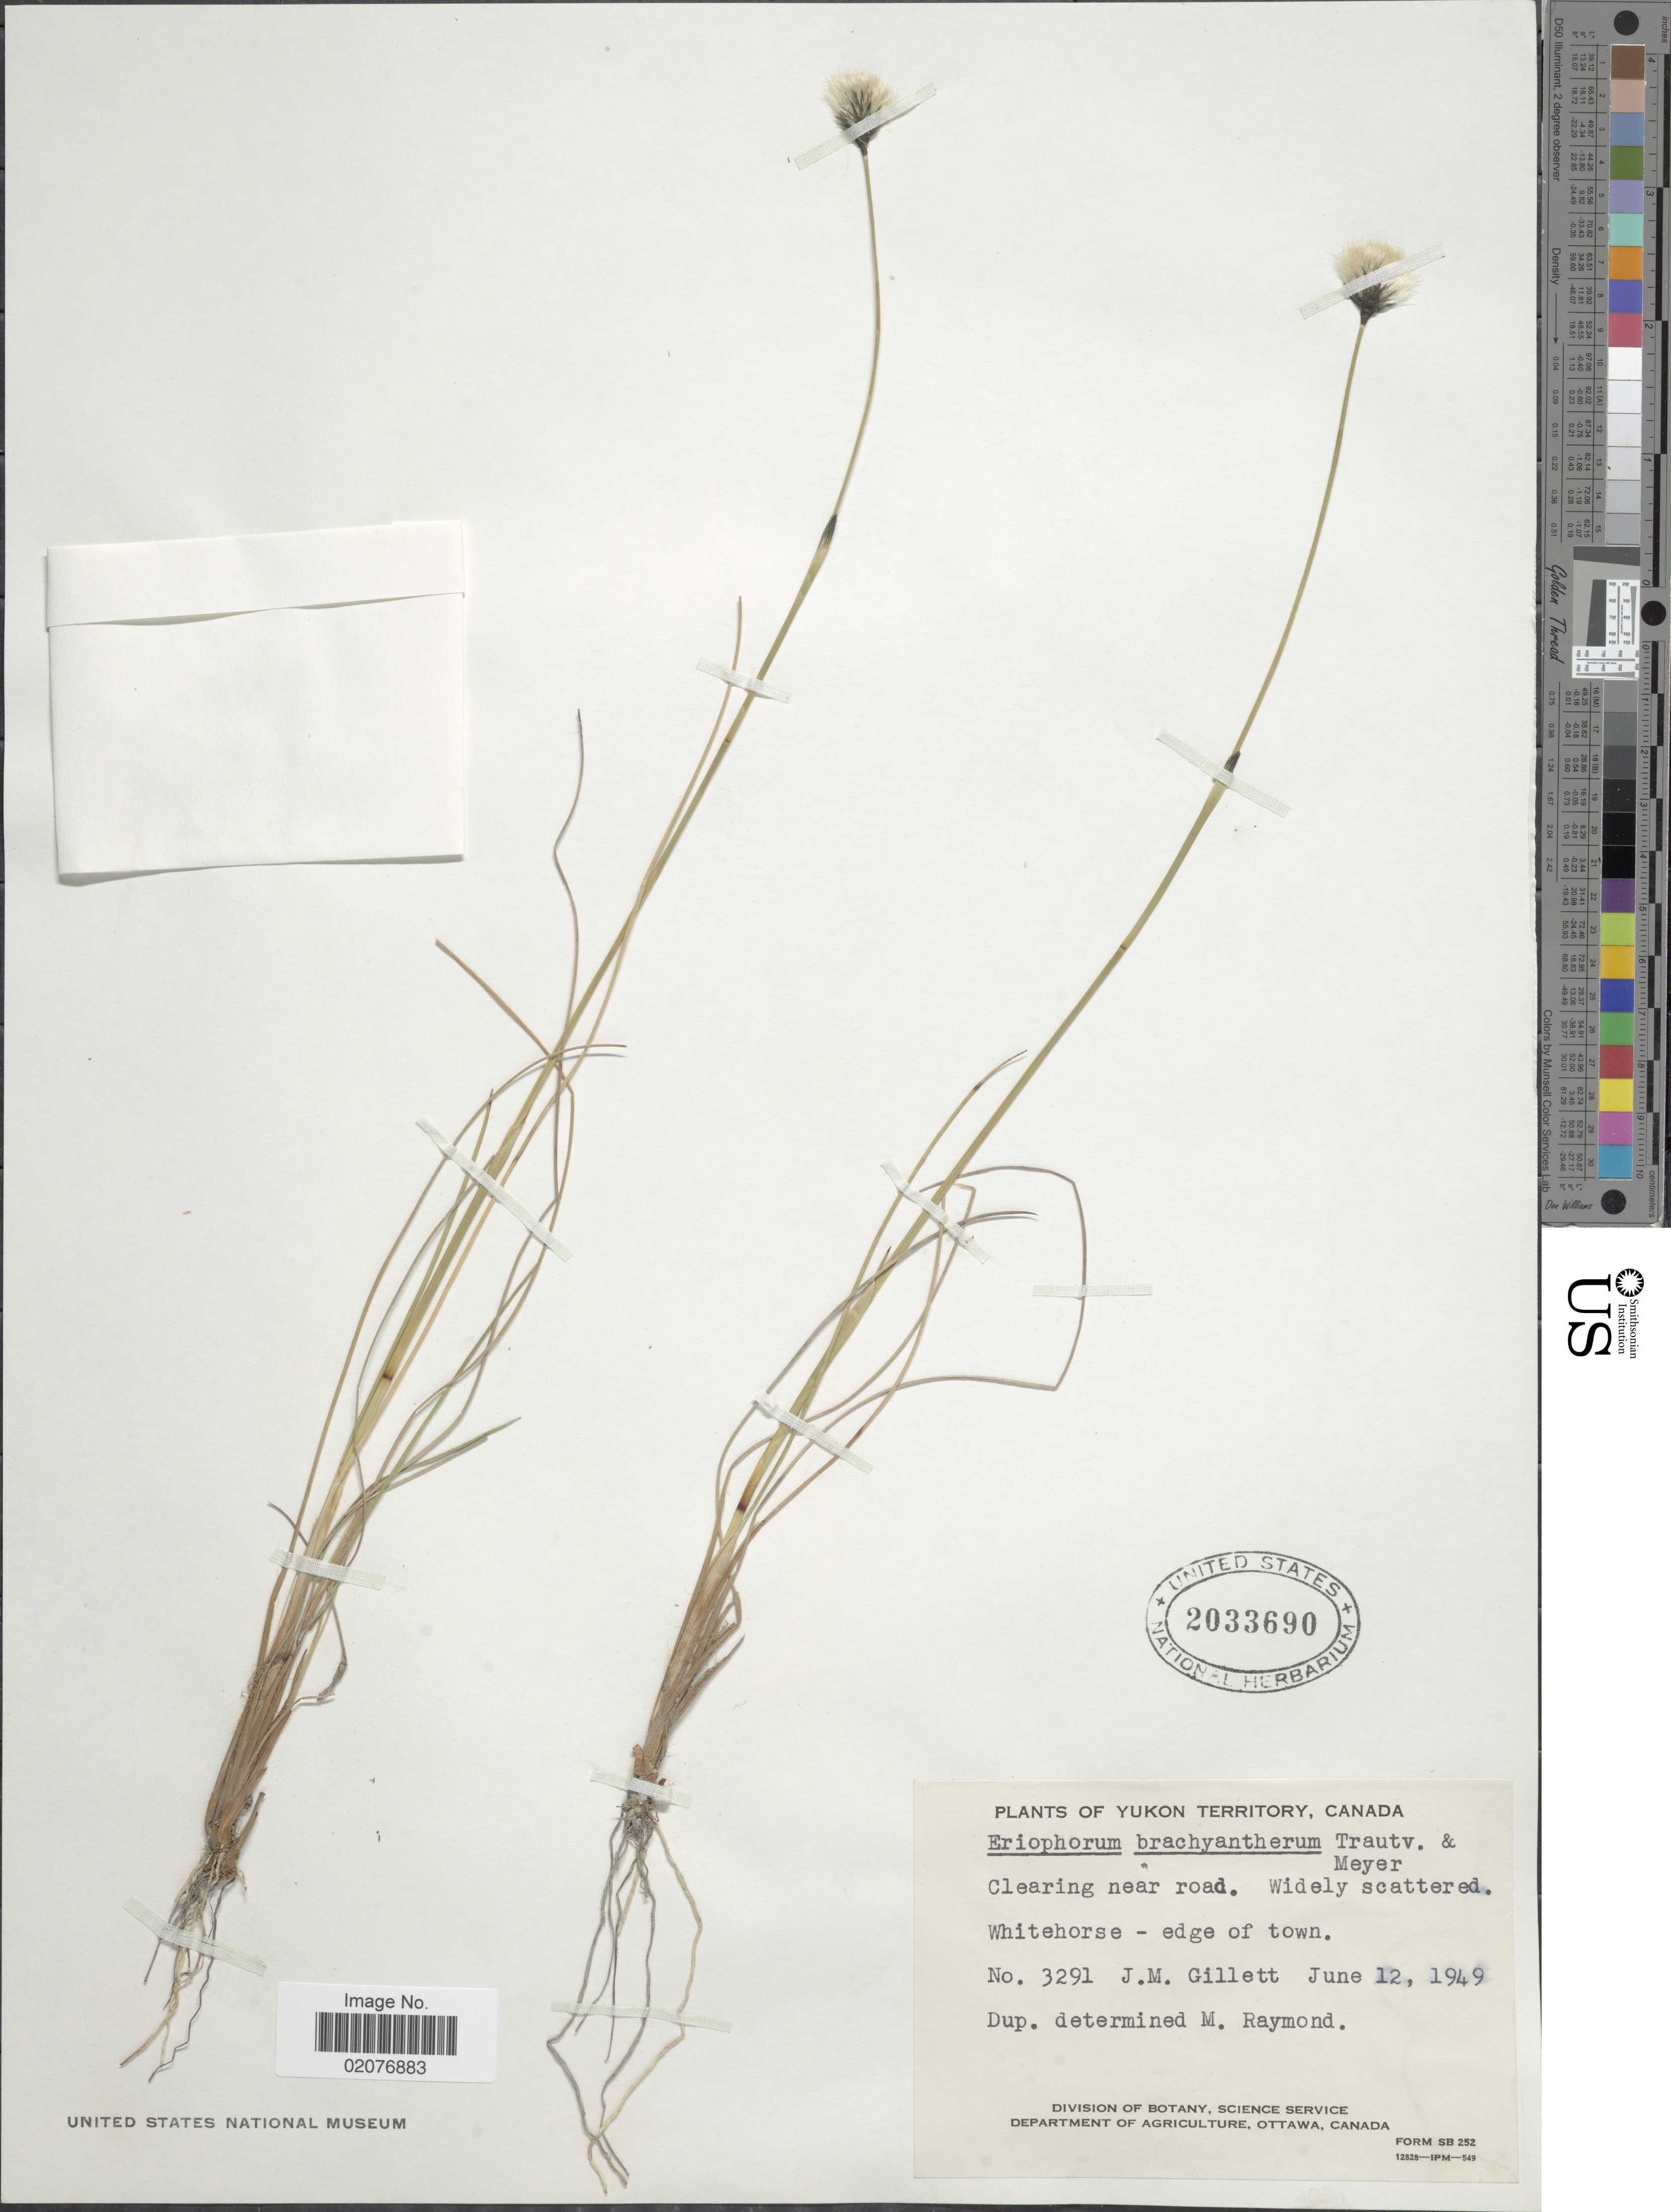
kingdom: Plantae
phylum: Tracheophyta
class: Liliopsida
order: Poales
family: Cyperaceae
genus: Eriophorum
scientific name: Eriophorum brachyantherum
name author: Trautv. & C.A. Mey.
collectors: J. M. Gillett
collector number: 3291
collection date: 1949-06-12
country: Canada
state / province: Yukon Territory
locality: Clearing near road. Widely scattered. Whitehorse - edge of town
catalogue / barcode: US 2033690